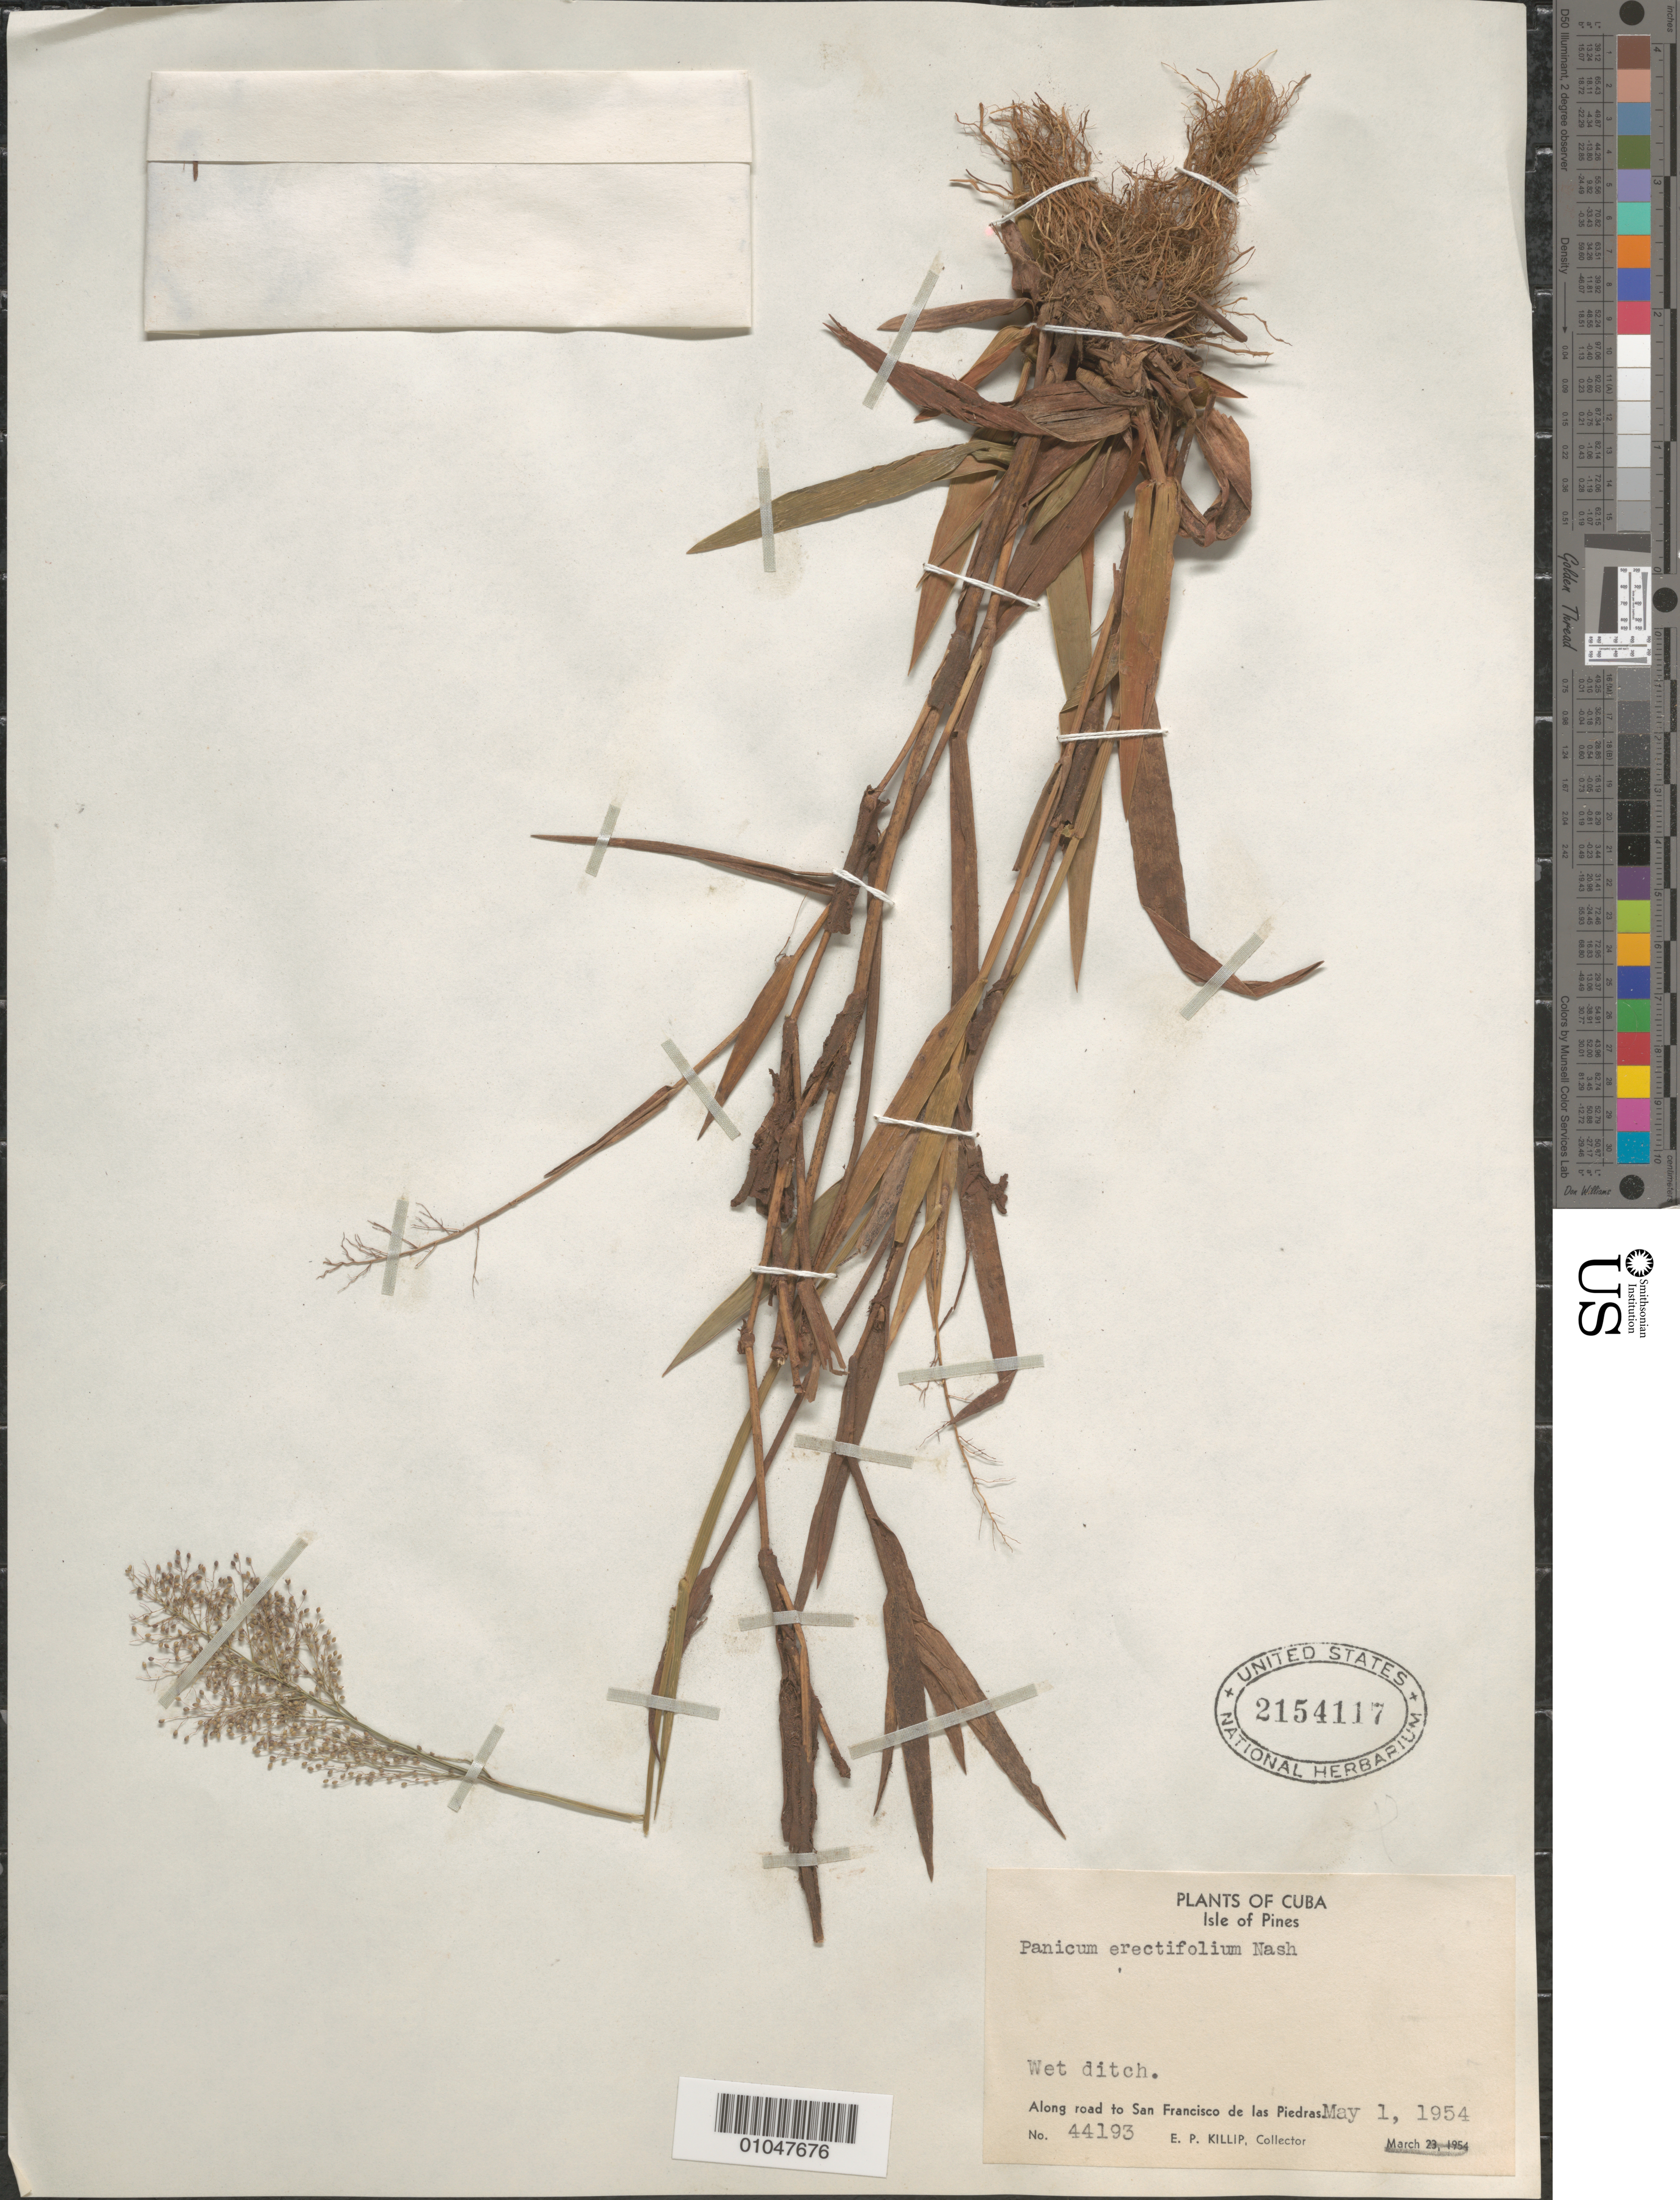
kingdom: Plantae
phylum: Tracheophyta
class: Liliopsida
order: Poales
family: Poaceae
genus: Panicum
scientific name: Panicum erectifolium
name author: Nash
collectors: E. P. Killip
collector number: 44193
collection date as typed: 01 May 1954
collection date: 1954-05-01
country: Cuba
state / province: Isla de la Juventud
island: Isla de la Juventud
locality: [Isle of Pines], Along rd to San Francisco de las Piedras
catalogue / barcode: US 2154117